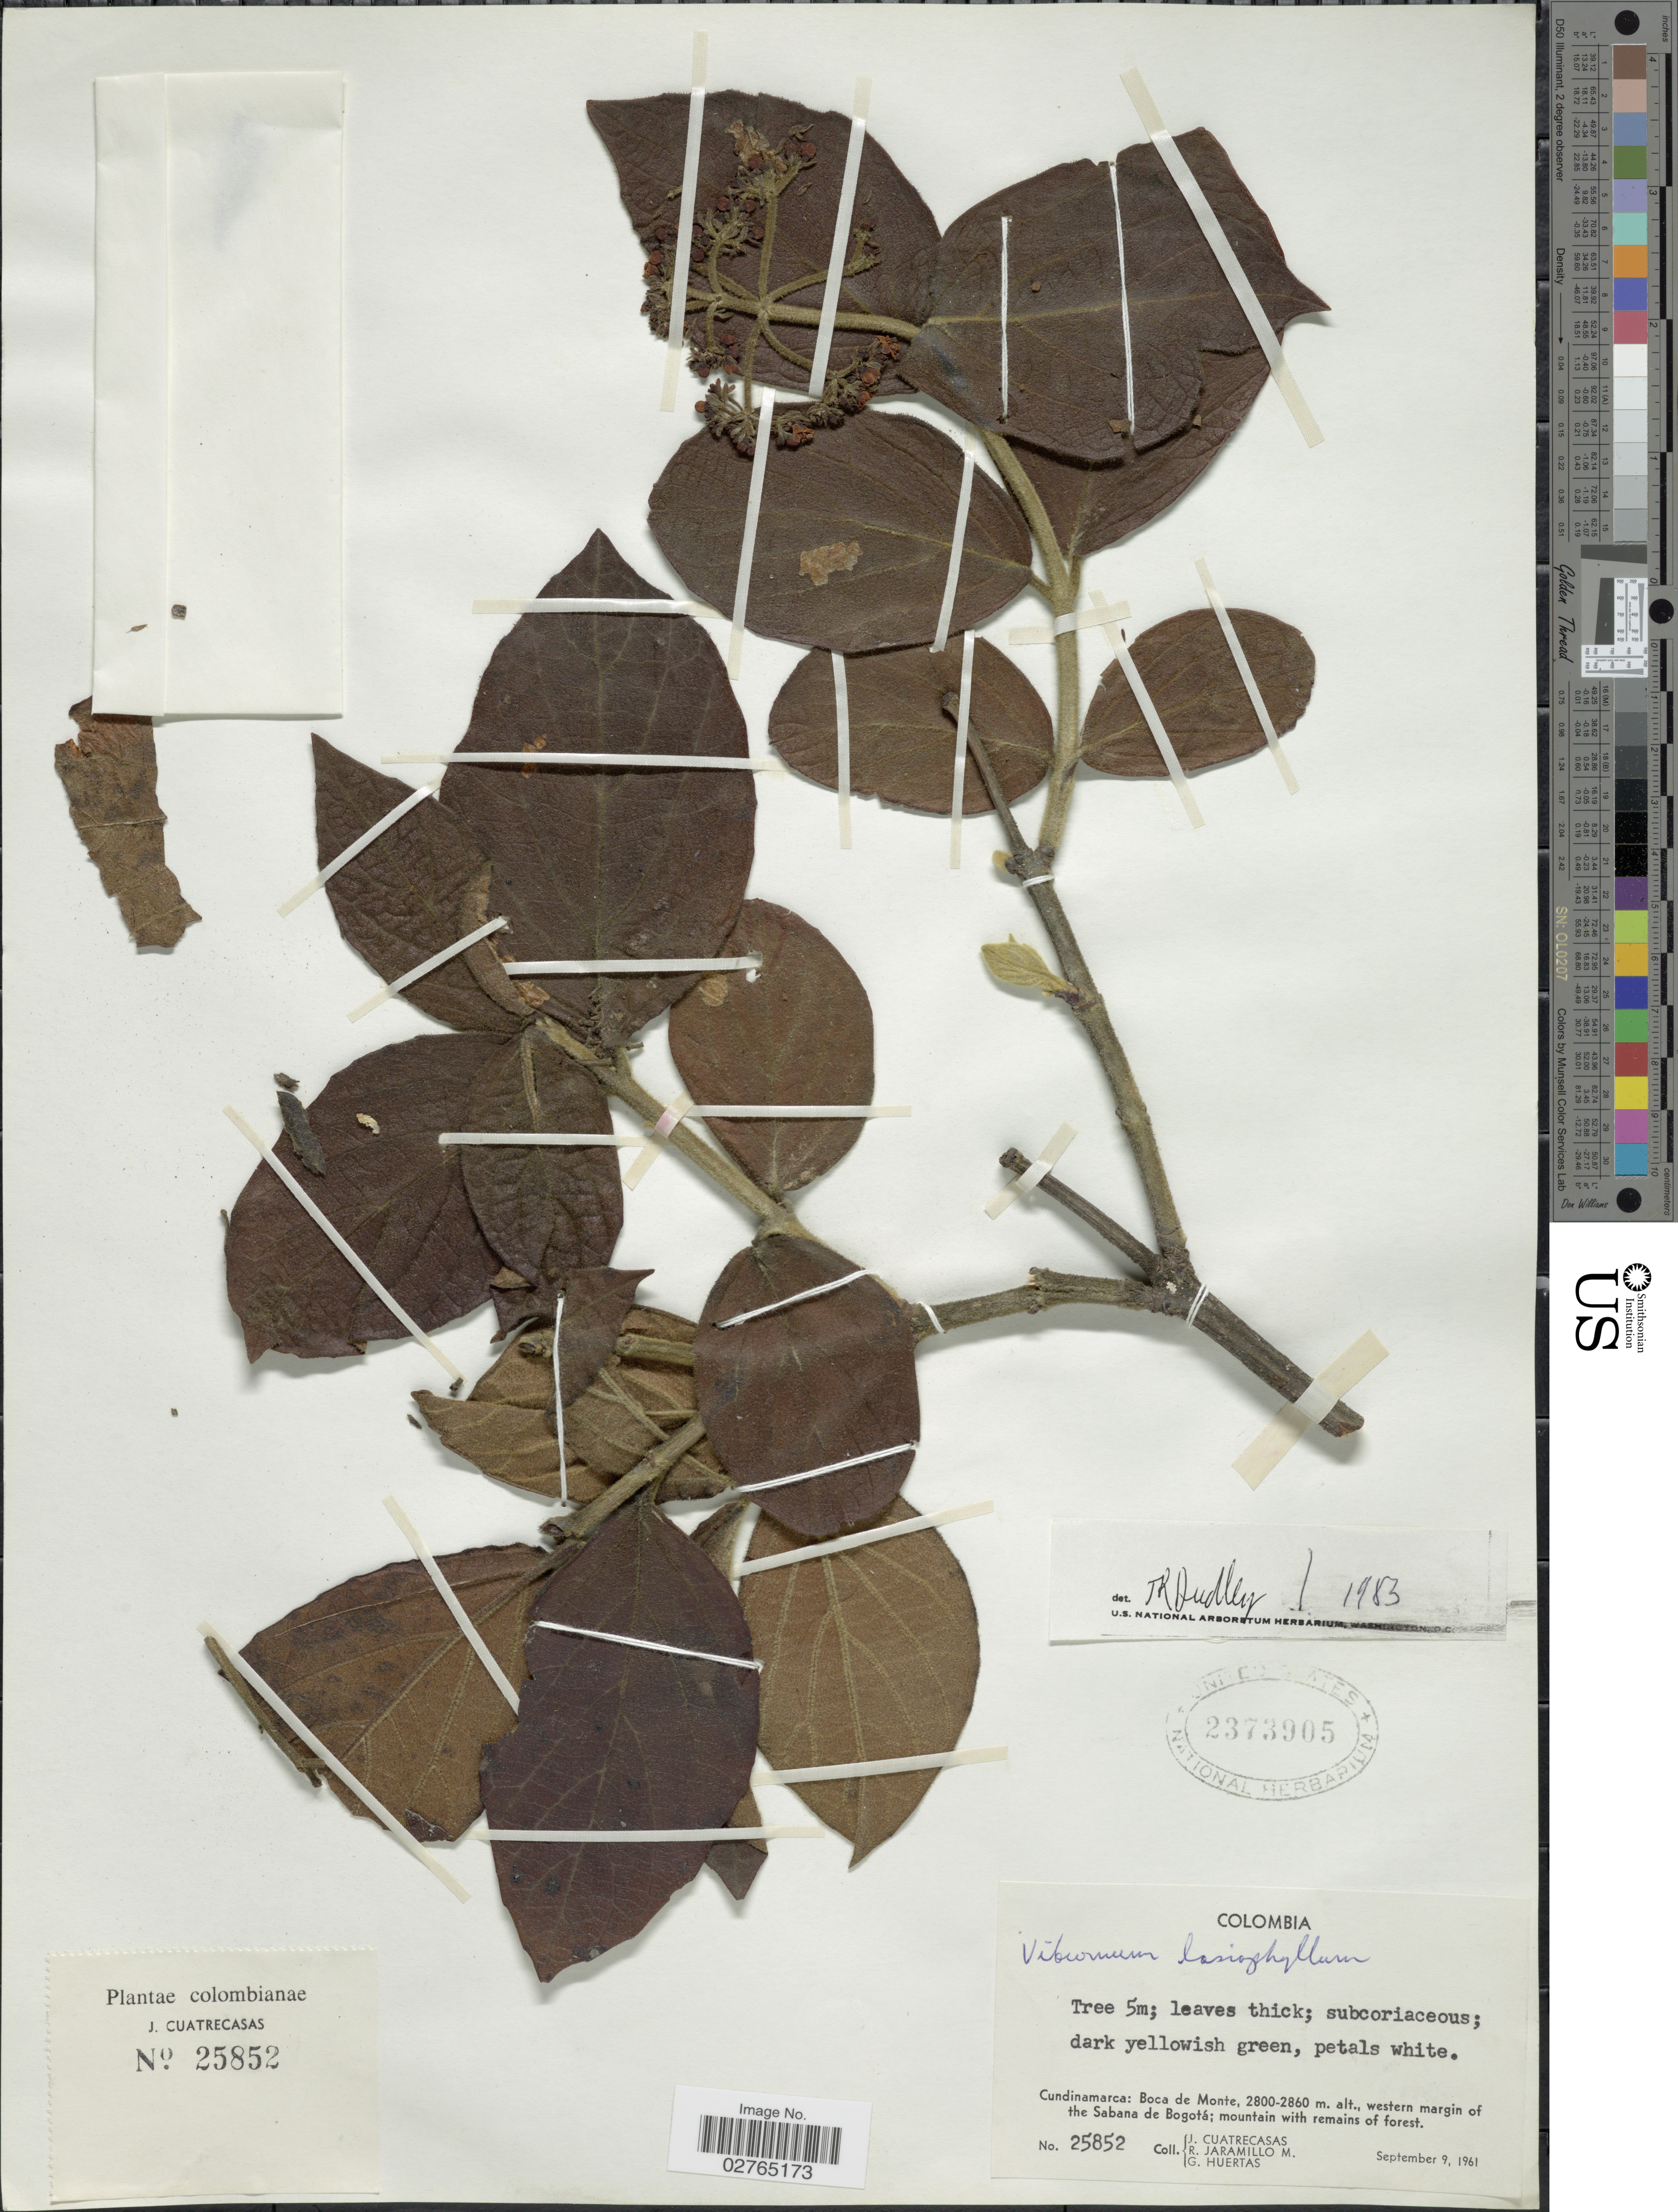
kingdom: Plantae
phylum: Tracheophyta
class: Magnoliopsida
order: Dipsacales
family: Viburnaceae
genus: Viburnum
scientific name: Viburnum lasiophyllum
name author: Benth.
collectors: J. Cuatrecasas, R. Jaramillo M. & G. Huertas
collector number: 25852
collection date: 1961-09-09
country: Colombia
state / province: Cundinamarca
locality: Boca de Monte. western margin of the Sabana de Bogotá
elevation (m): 2800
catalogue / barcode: US 2373905